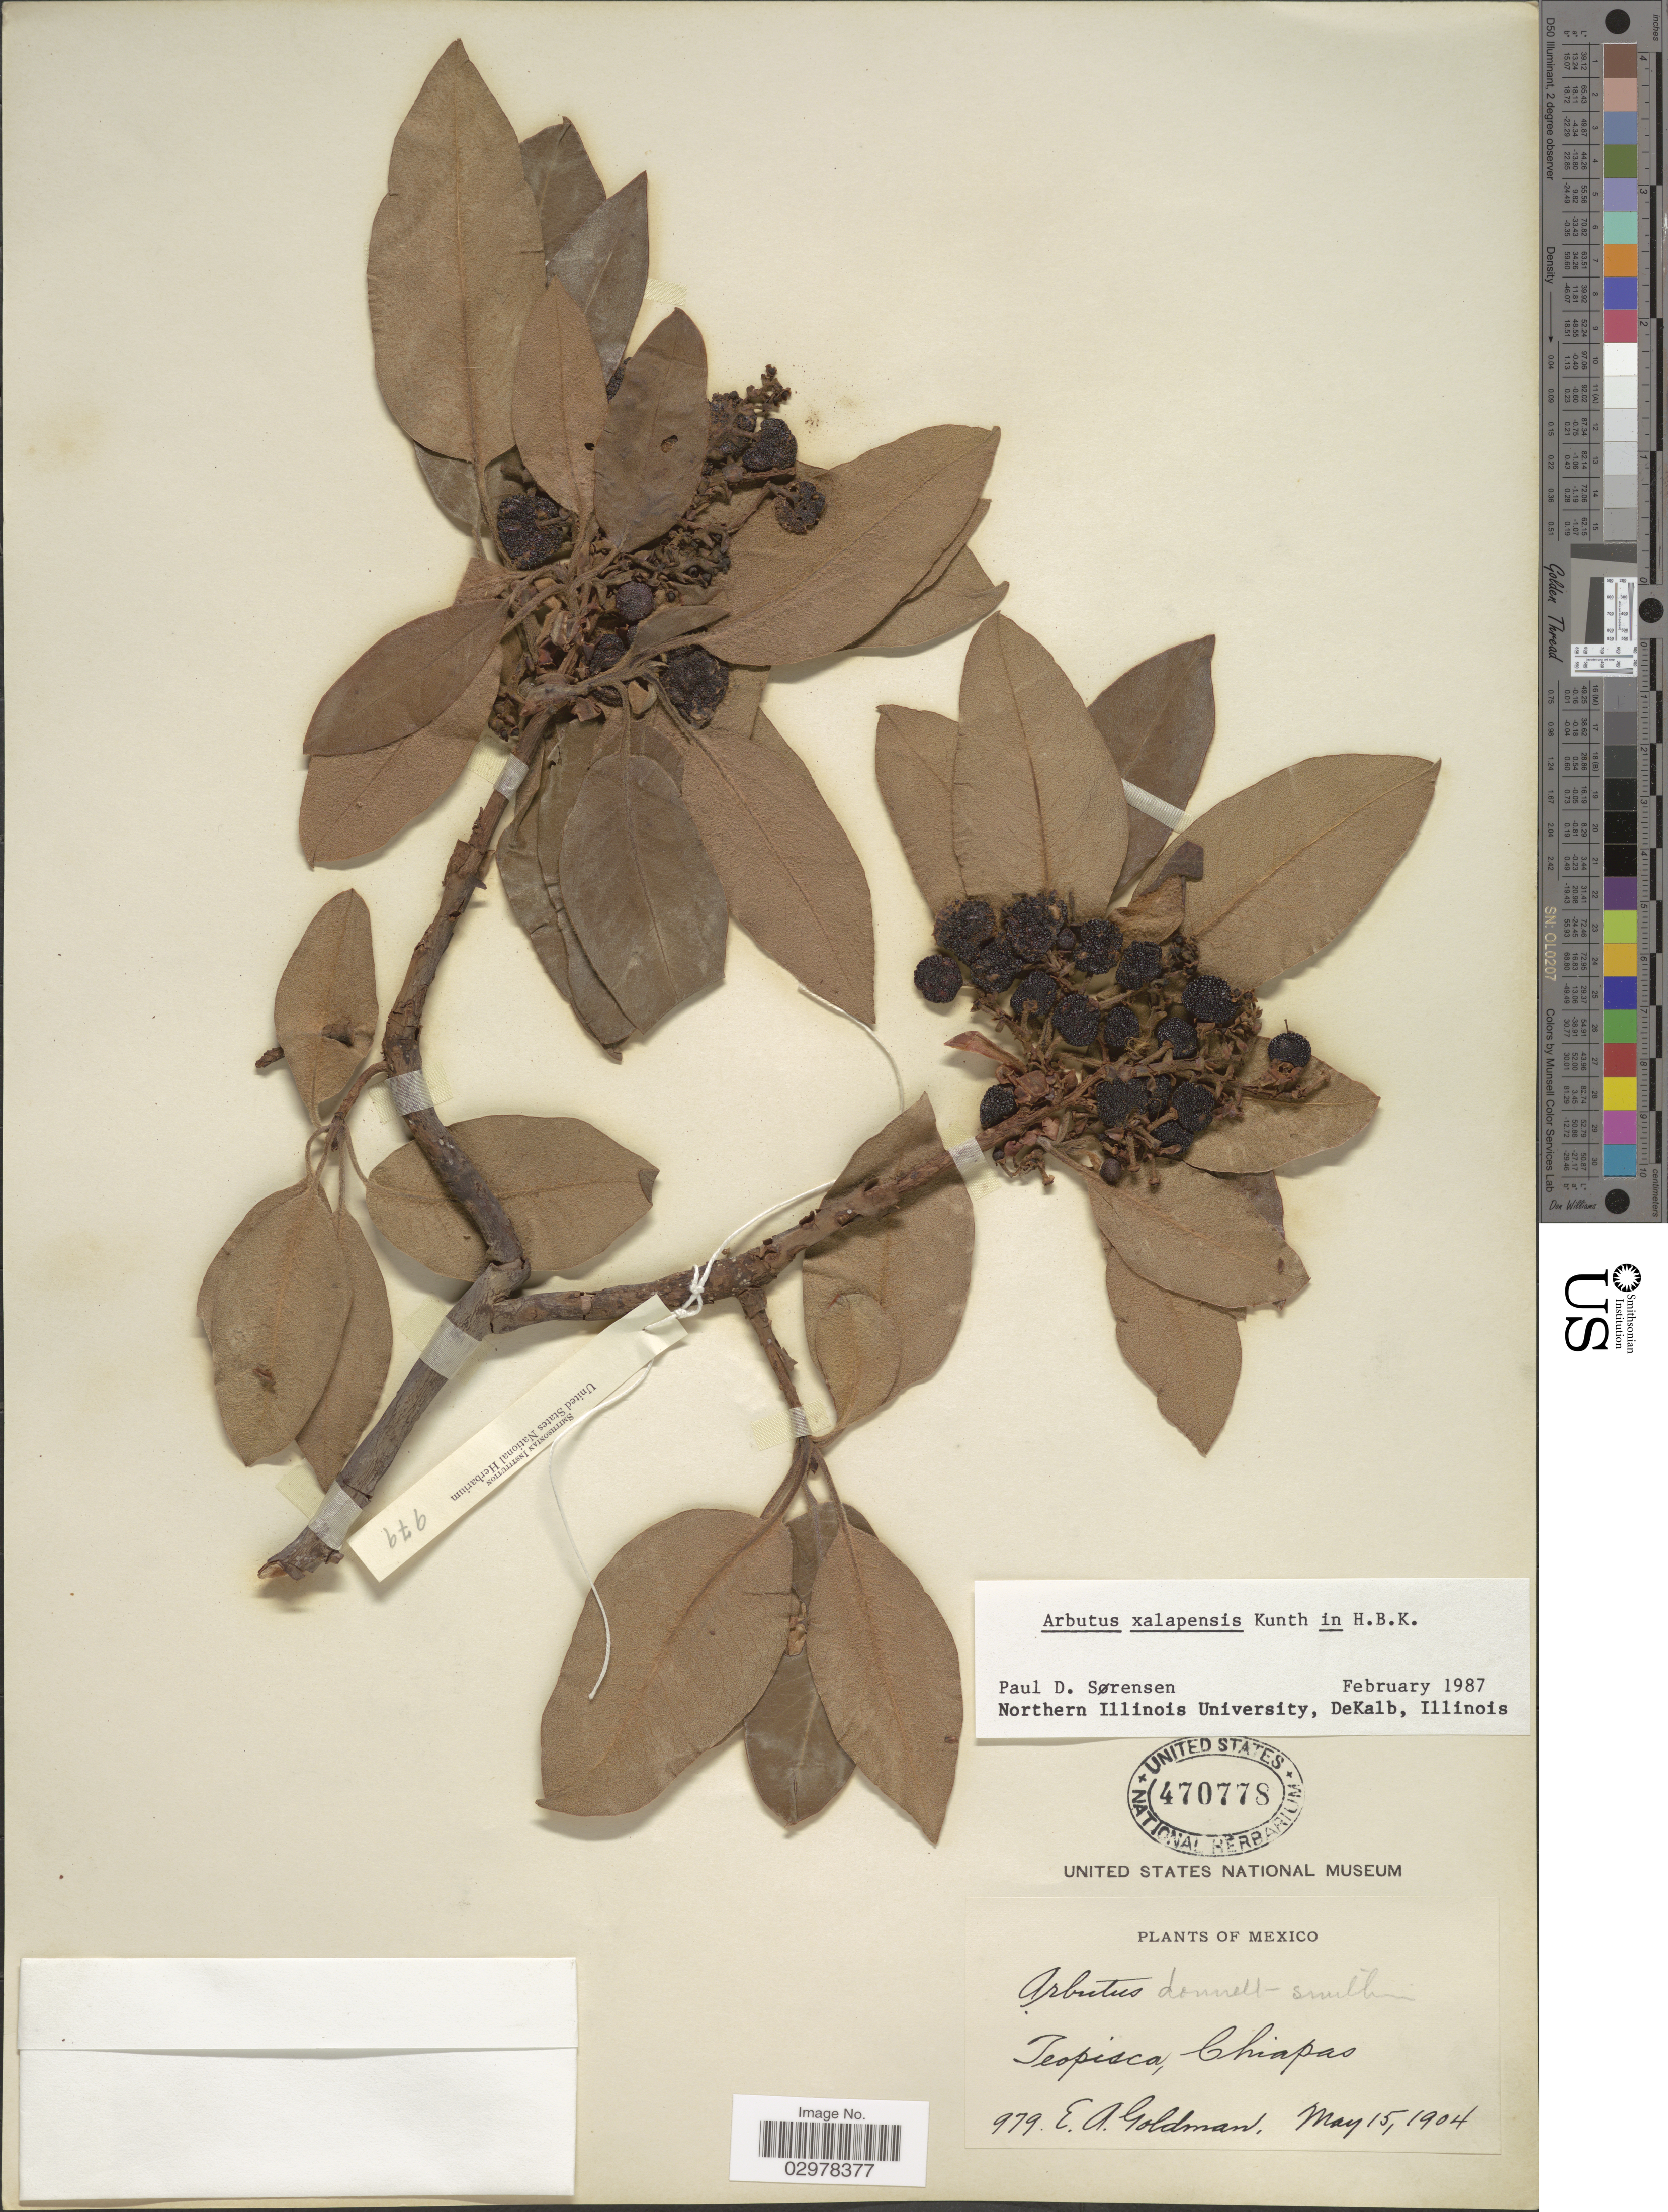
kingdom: Plantae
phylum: Tracheophyta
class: Magnoliopsida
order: Ericales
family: Ericaceae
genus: Arbutus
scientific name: Arbutus xalapensis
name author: Kunth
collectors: E. A. Goldman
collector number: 979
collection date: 1904-05-15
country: Mexico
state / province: Chiapas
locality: Teopisca.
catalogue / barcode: US 470778